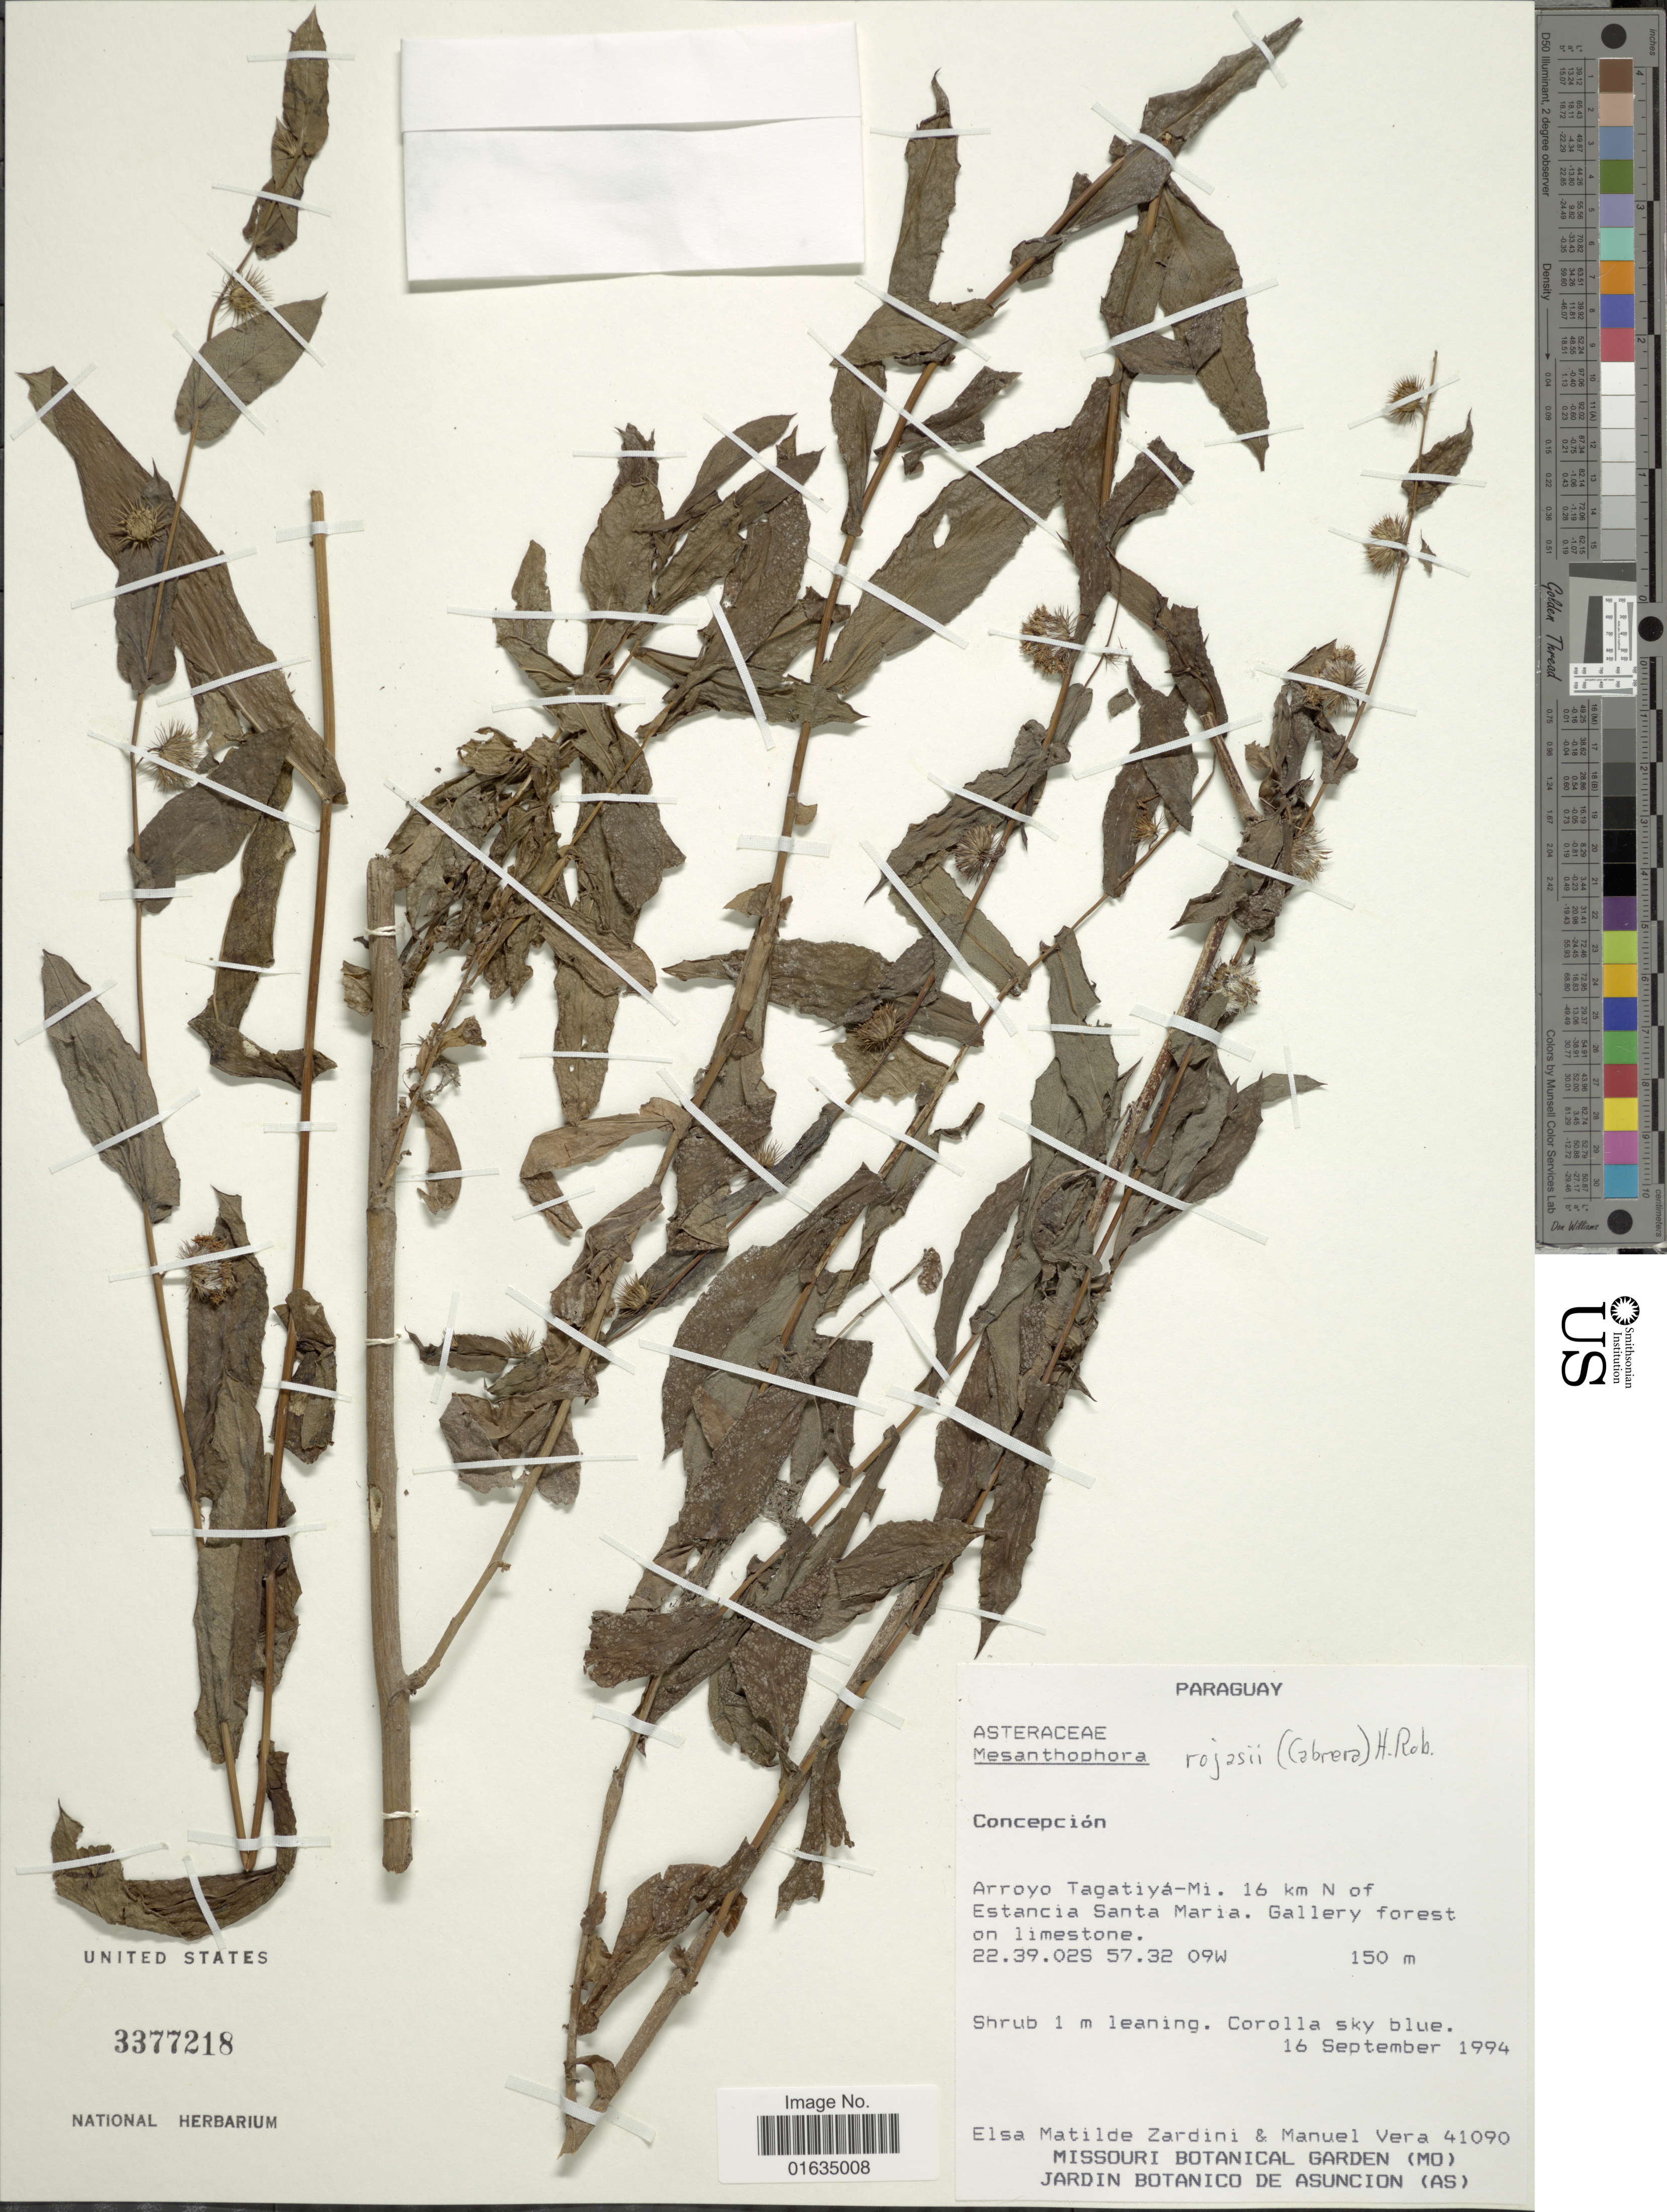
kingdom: Plantae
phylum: Tracheophyta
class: Magnoliopsida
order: Asterales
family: Asteraceae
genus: Mesanthophora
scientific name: Mesanthophora rojasii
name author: (Cabrera) H. Rob.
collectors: E. M. Zardini & M. Vera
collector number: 41090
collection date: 1994-09-16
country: Paraguay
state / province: Concepcion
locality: Arroyo Tagatiya-Mi 16 km N of Estancia Santa Maria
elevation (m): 150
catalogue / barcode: US 3377218